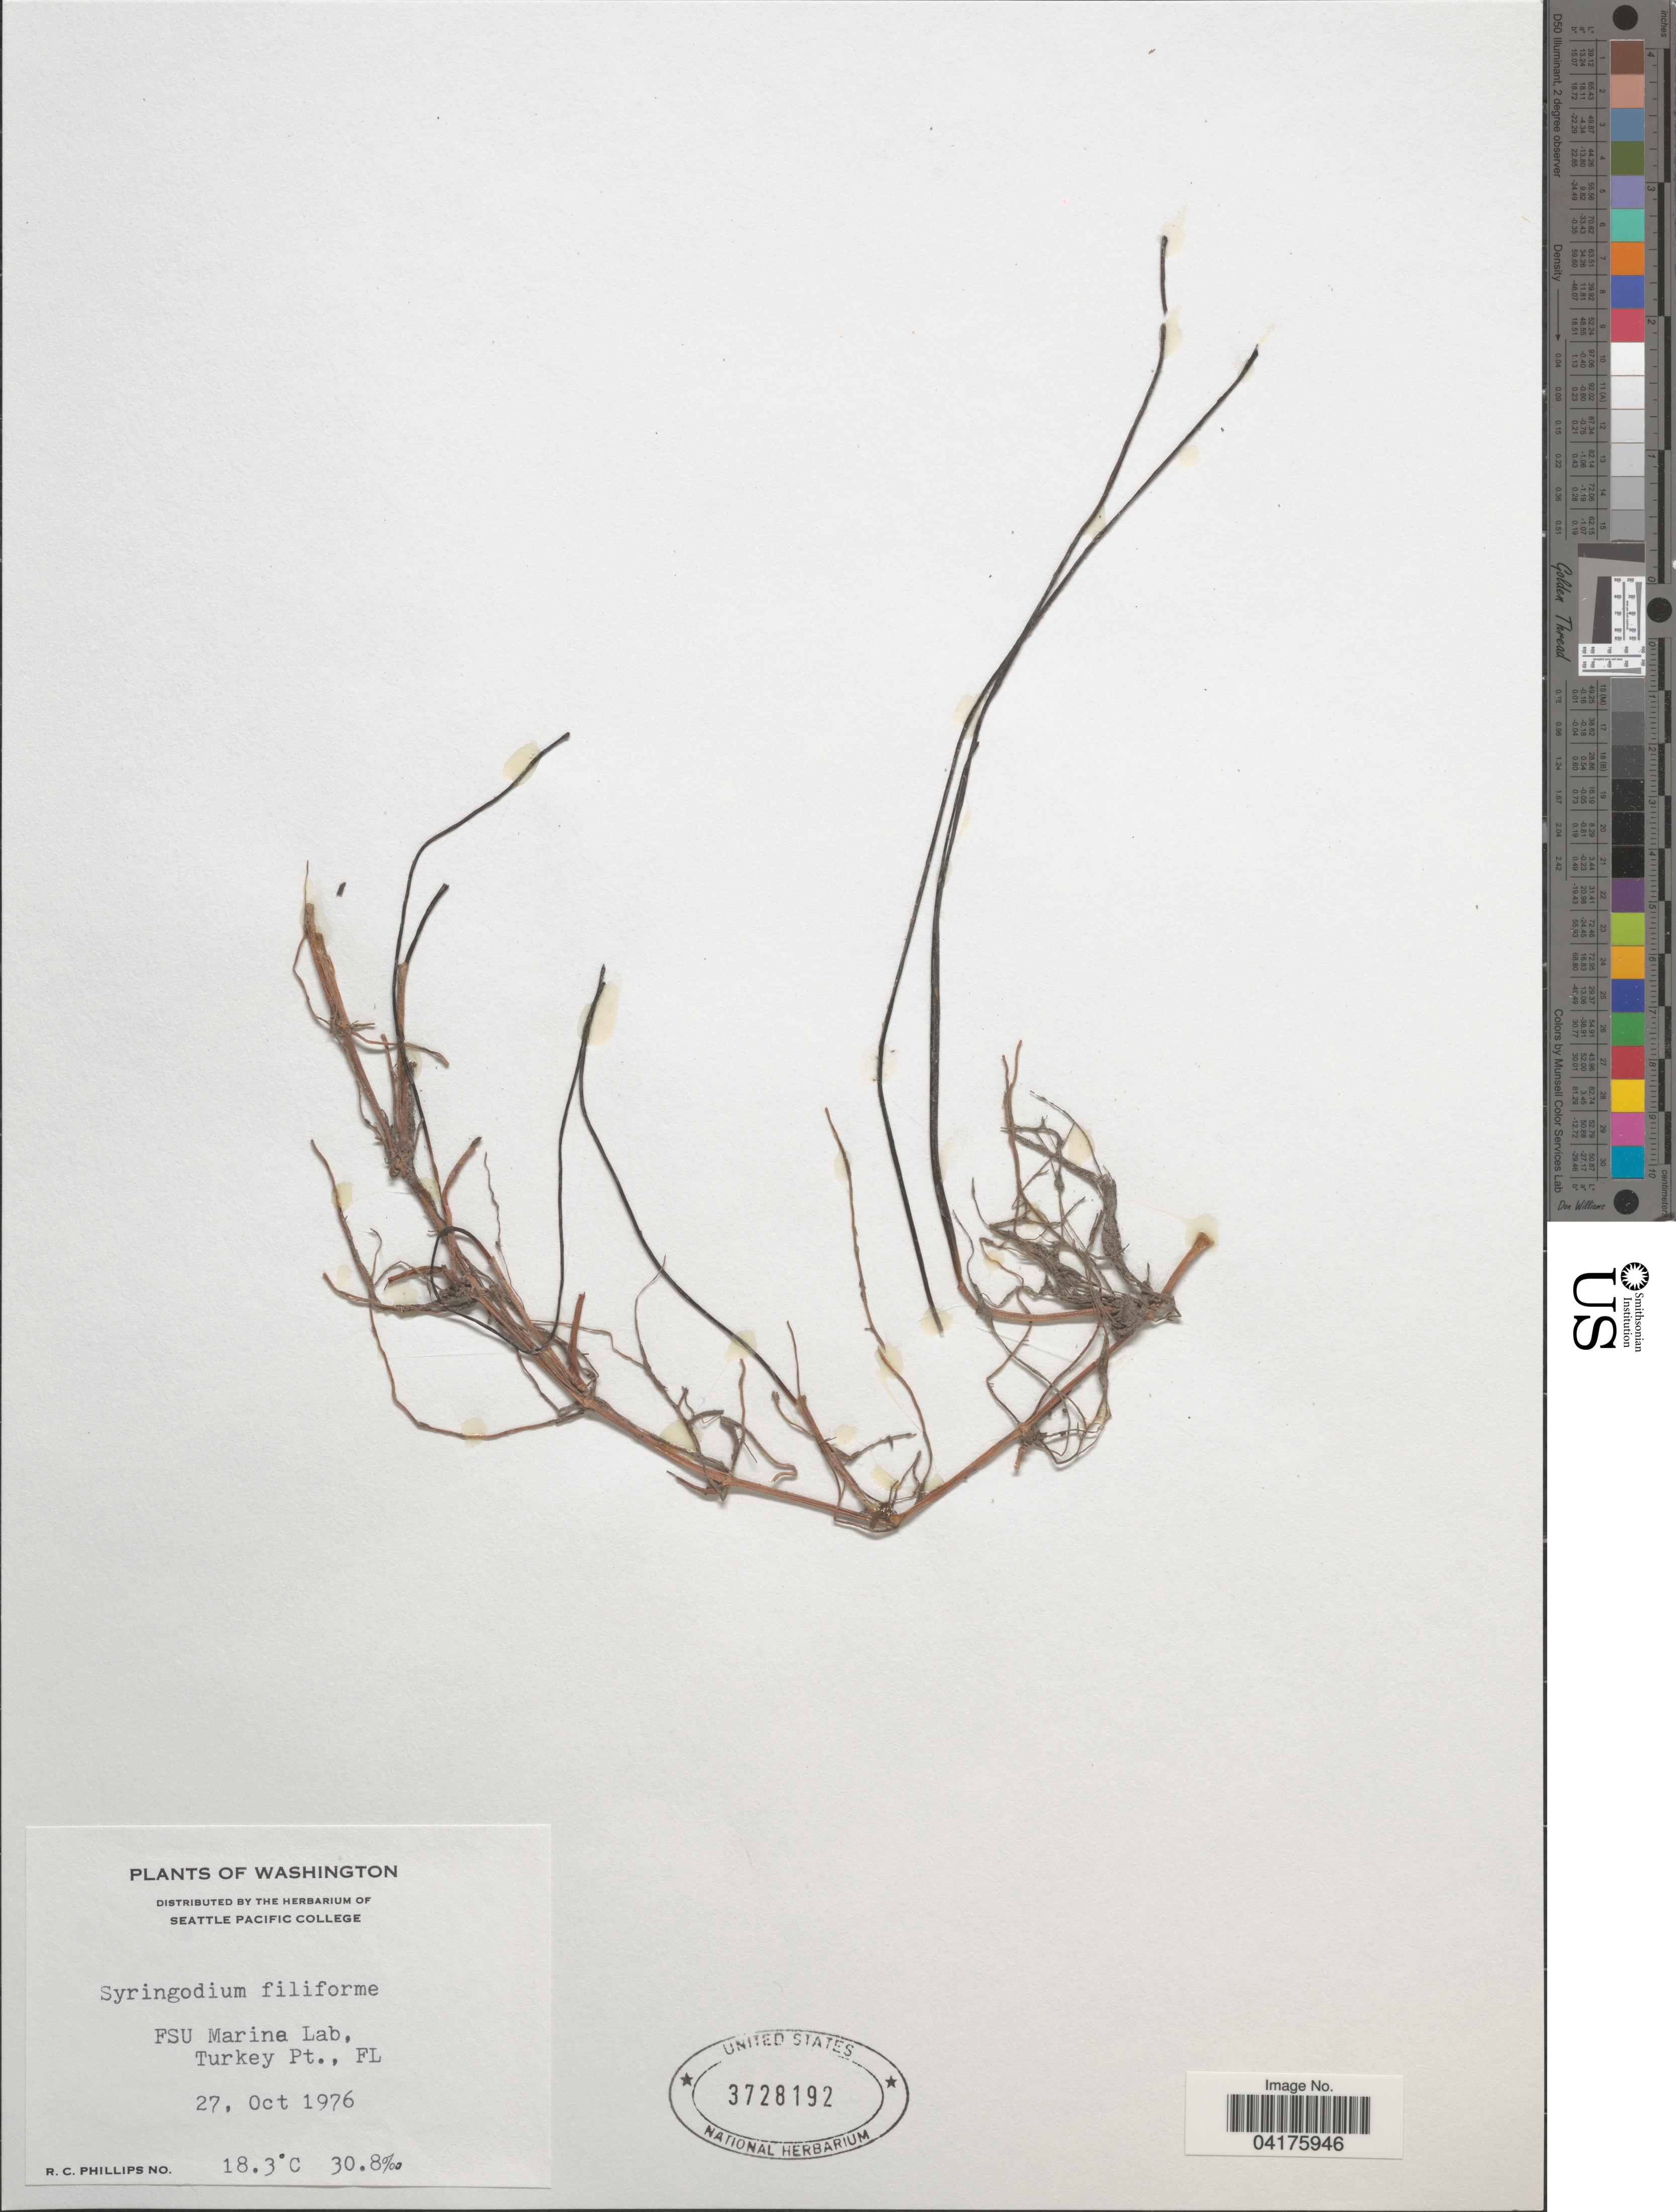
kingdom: Plantae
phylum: Tracheophyta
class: Liliopsida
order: Alismatales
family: Cymodoceaceae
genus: Syringodium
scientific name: Syringodium filiforme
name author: Kütz.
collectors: R. C. Phillips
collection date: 1976-10-27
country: United States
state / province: Florida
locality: FSU Marine Lab. Turkey Pt., FL.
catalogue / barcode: US 3728192